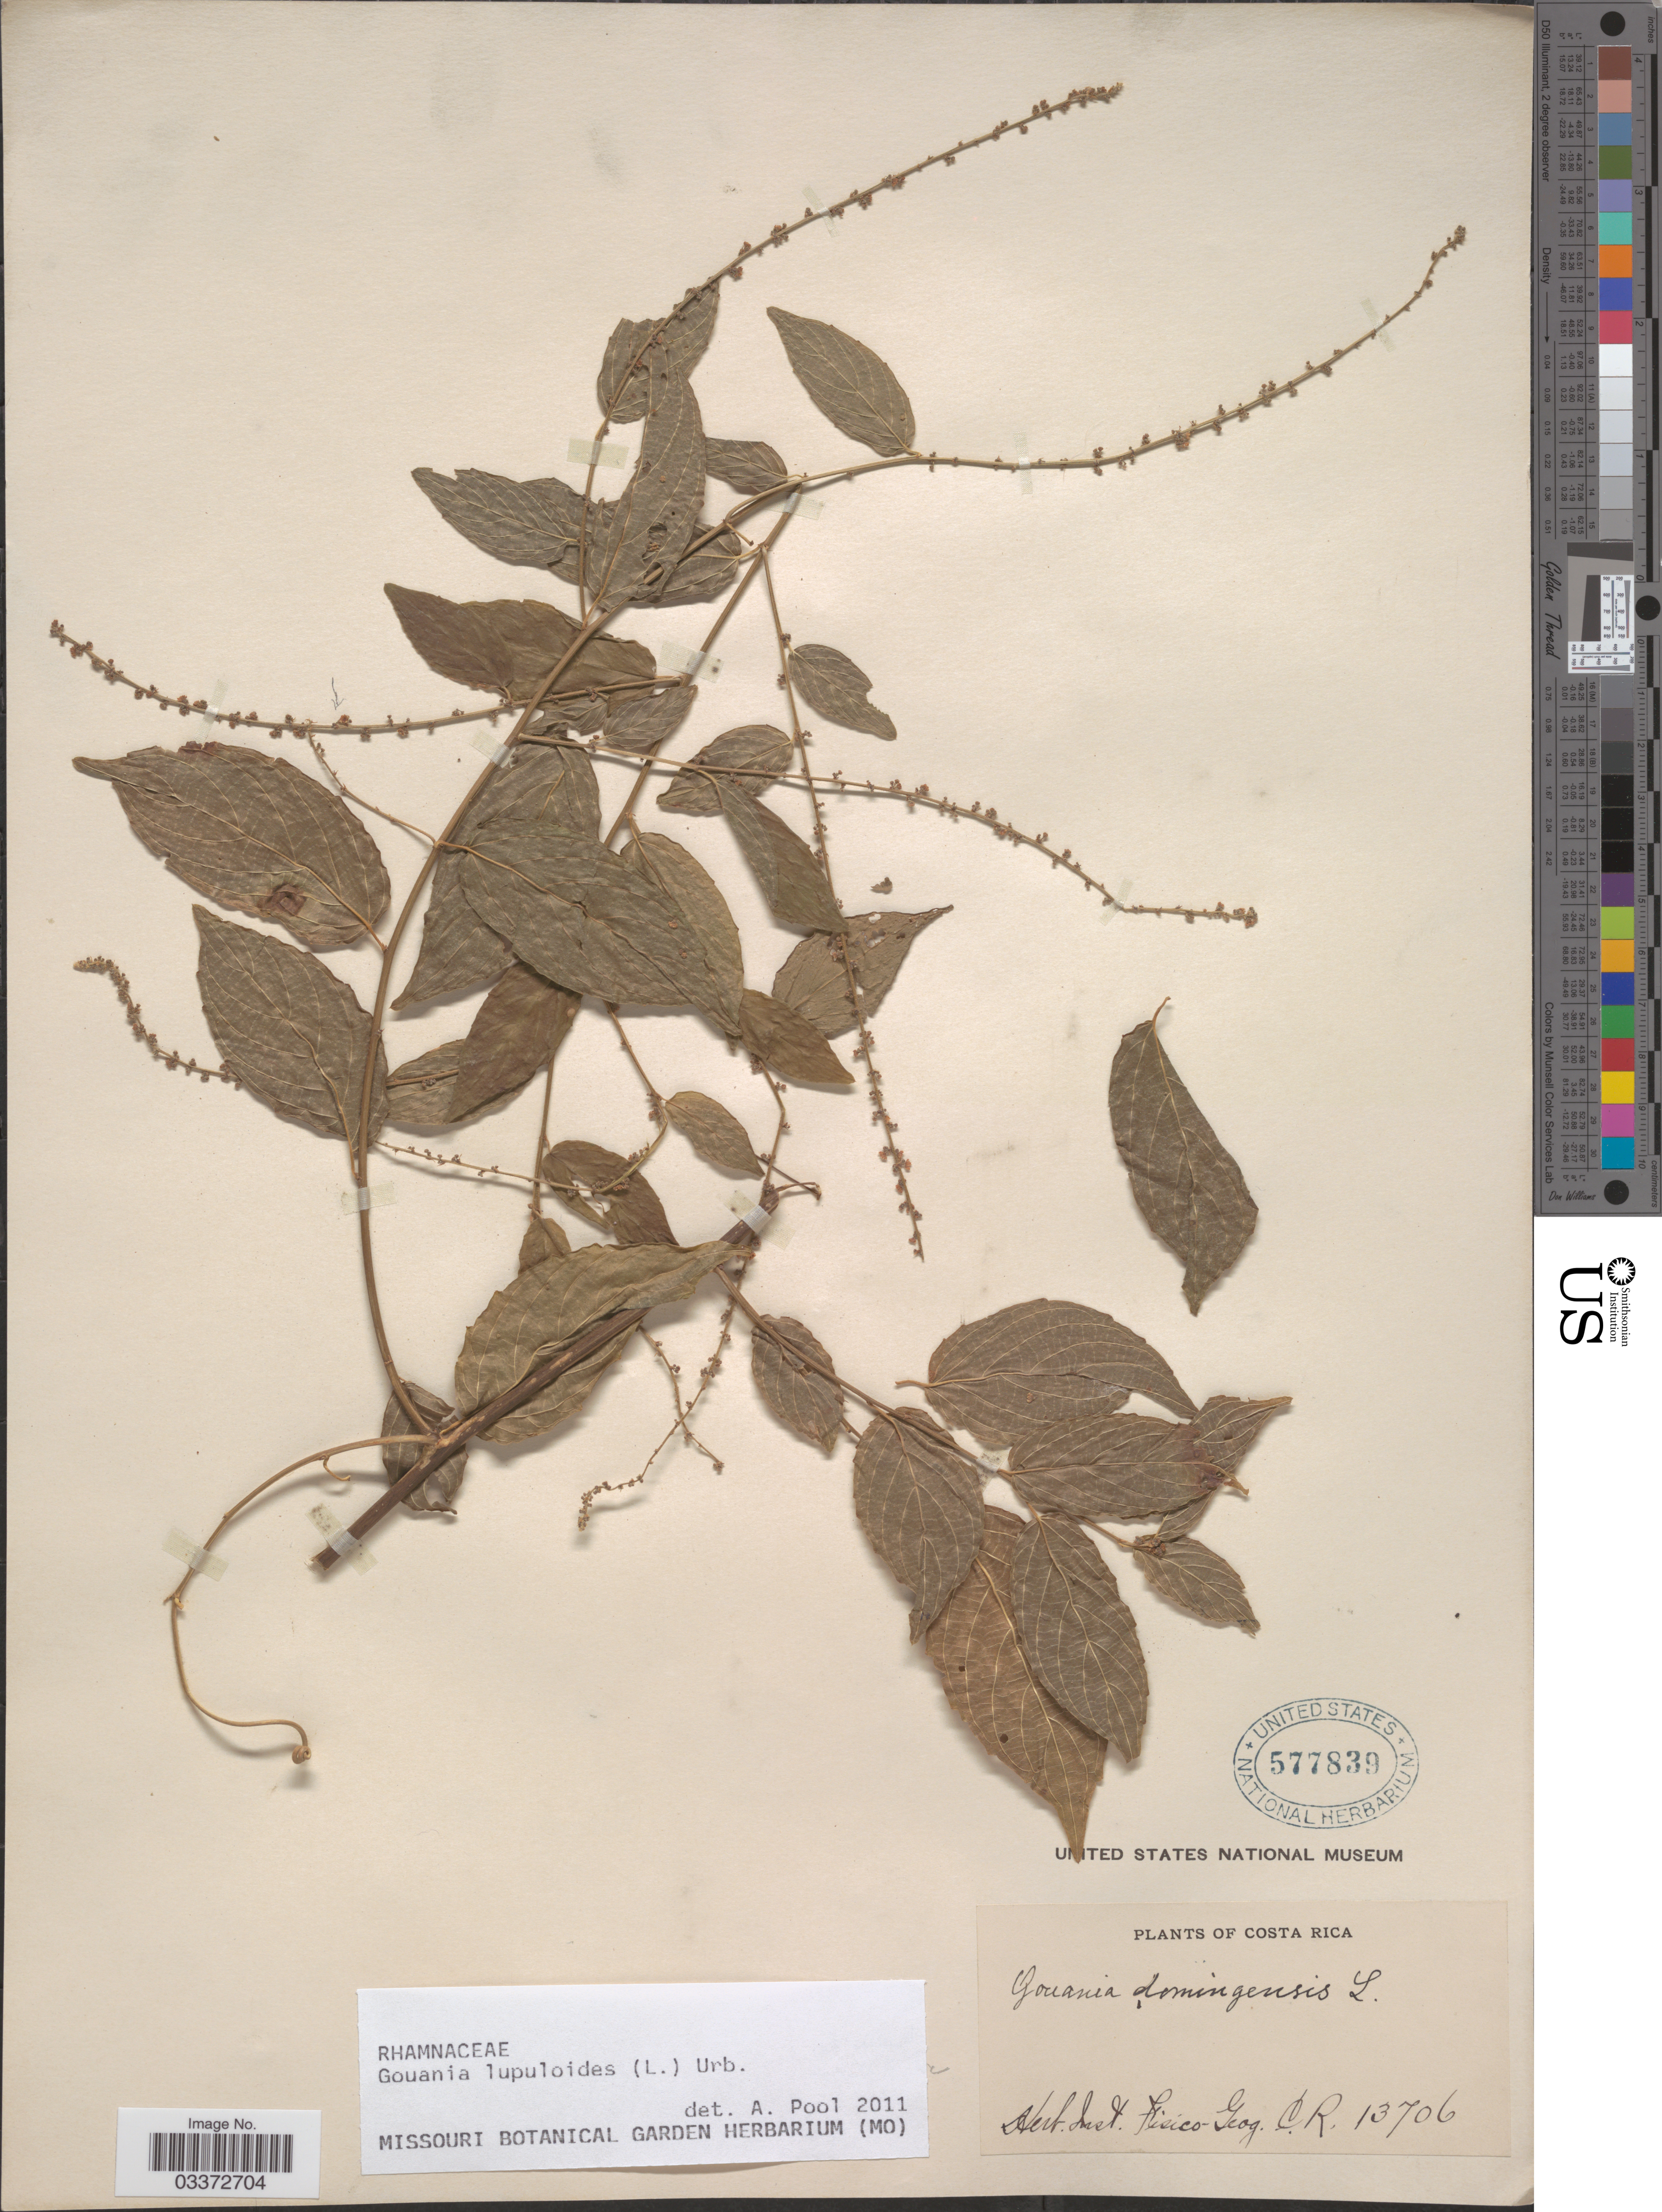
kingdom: Plantae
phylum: Tracheophyta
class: Magnoliopsida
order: Rosales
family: Rhamnaceae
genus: Gouania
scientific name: Gouania lupuloides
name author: (L.) Urb.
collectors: ex Herb. Inst. Physico-Geogr. Nat. Costarricensis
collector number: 13706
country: Costa Rica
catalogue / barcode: US 577839